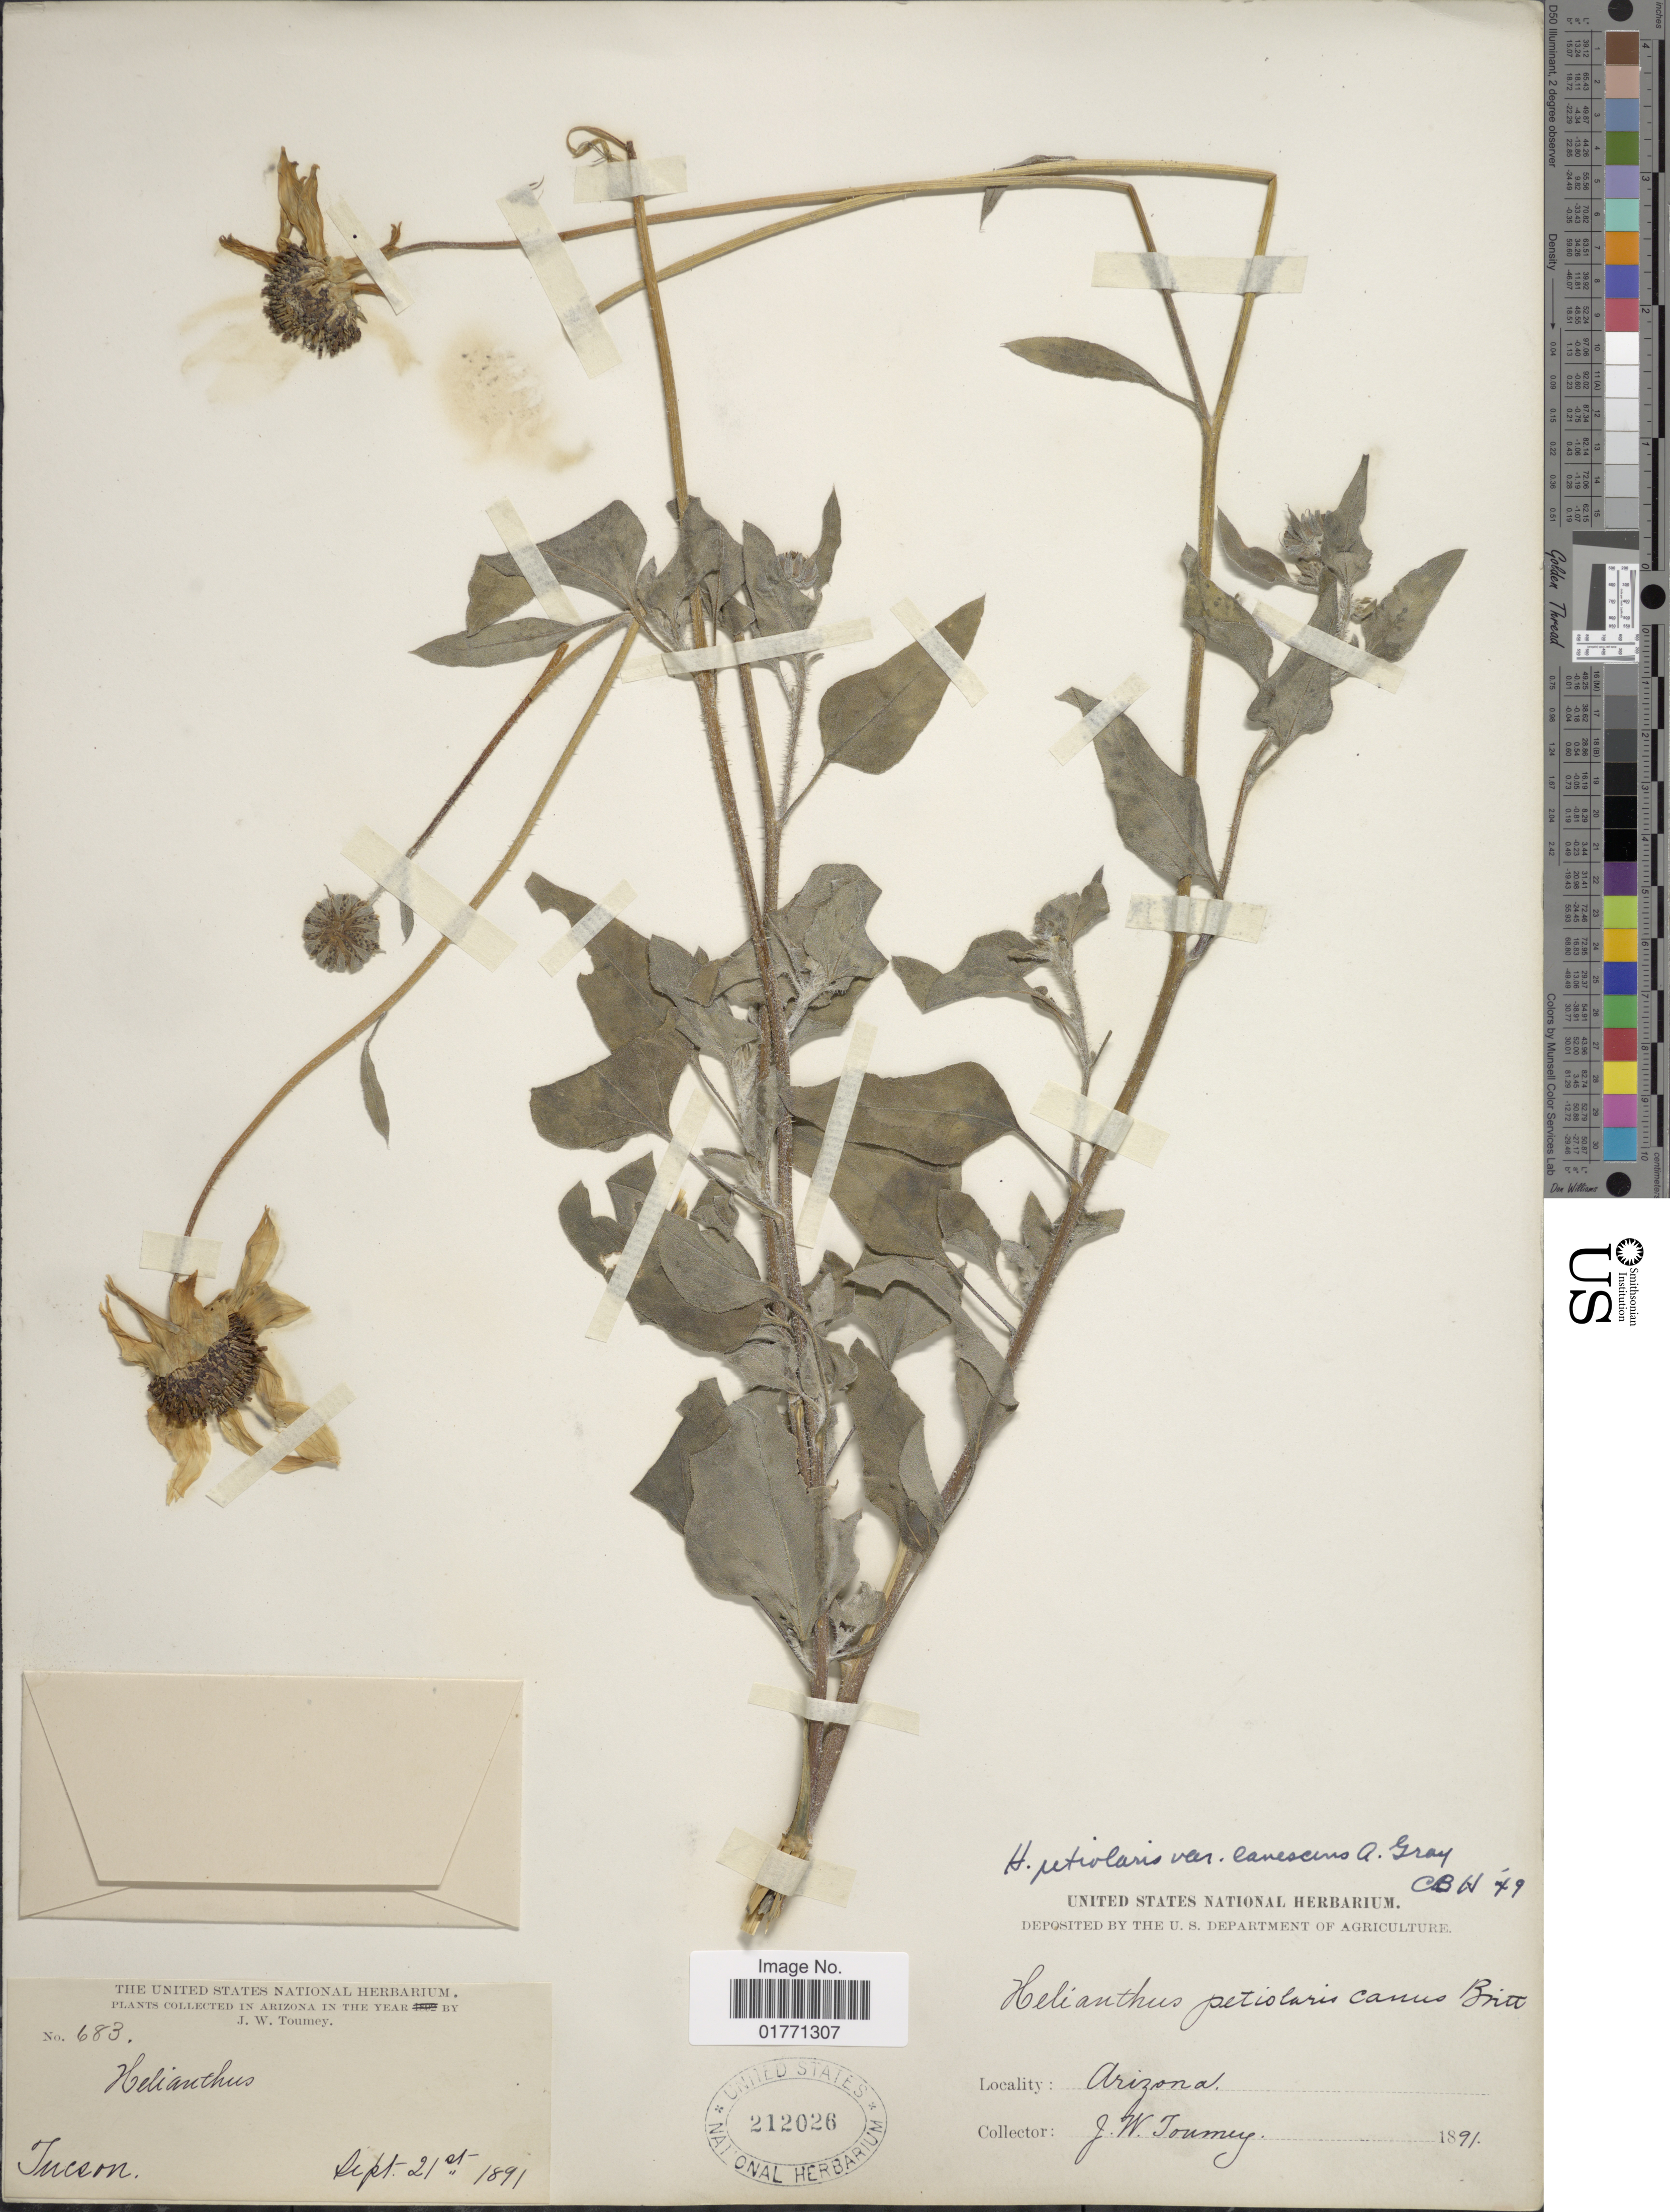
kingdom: Plantae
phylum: Tracheophyta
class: Magnoliopsida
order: Asterales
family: Asteraceae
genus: Helianthus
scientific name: Helianthus petiolaris var. canescens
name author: Nutt.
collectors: J. W. Toumey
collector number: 683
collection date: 1891-09-21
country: United States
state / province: Arizona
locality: Tucson.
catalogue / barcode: US 212026